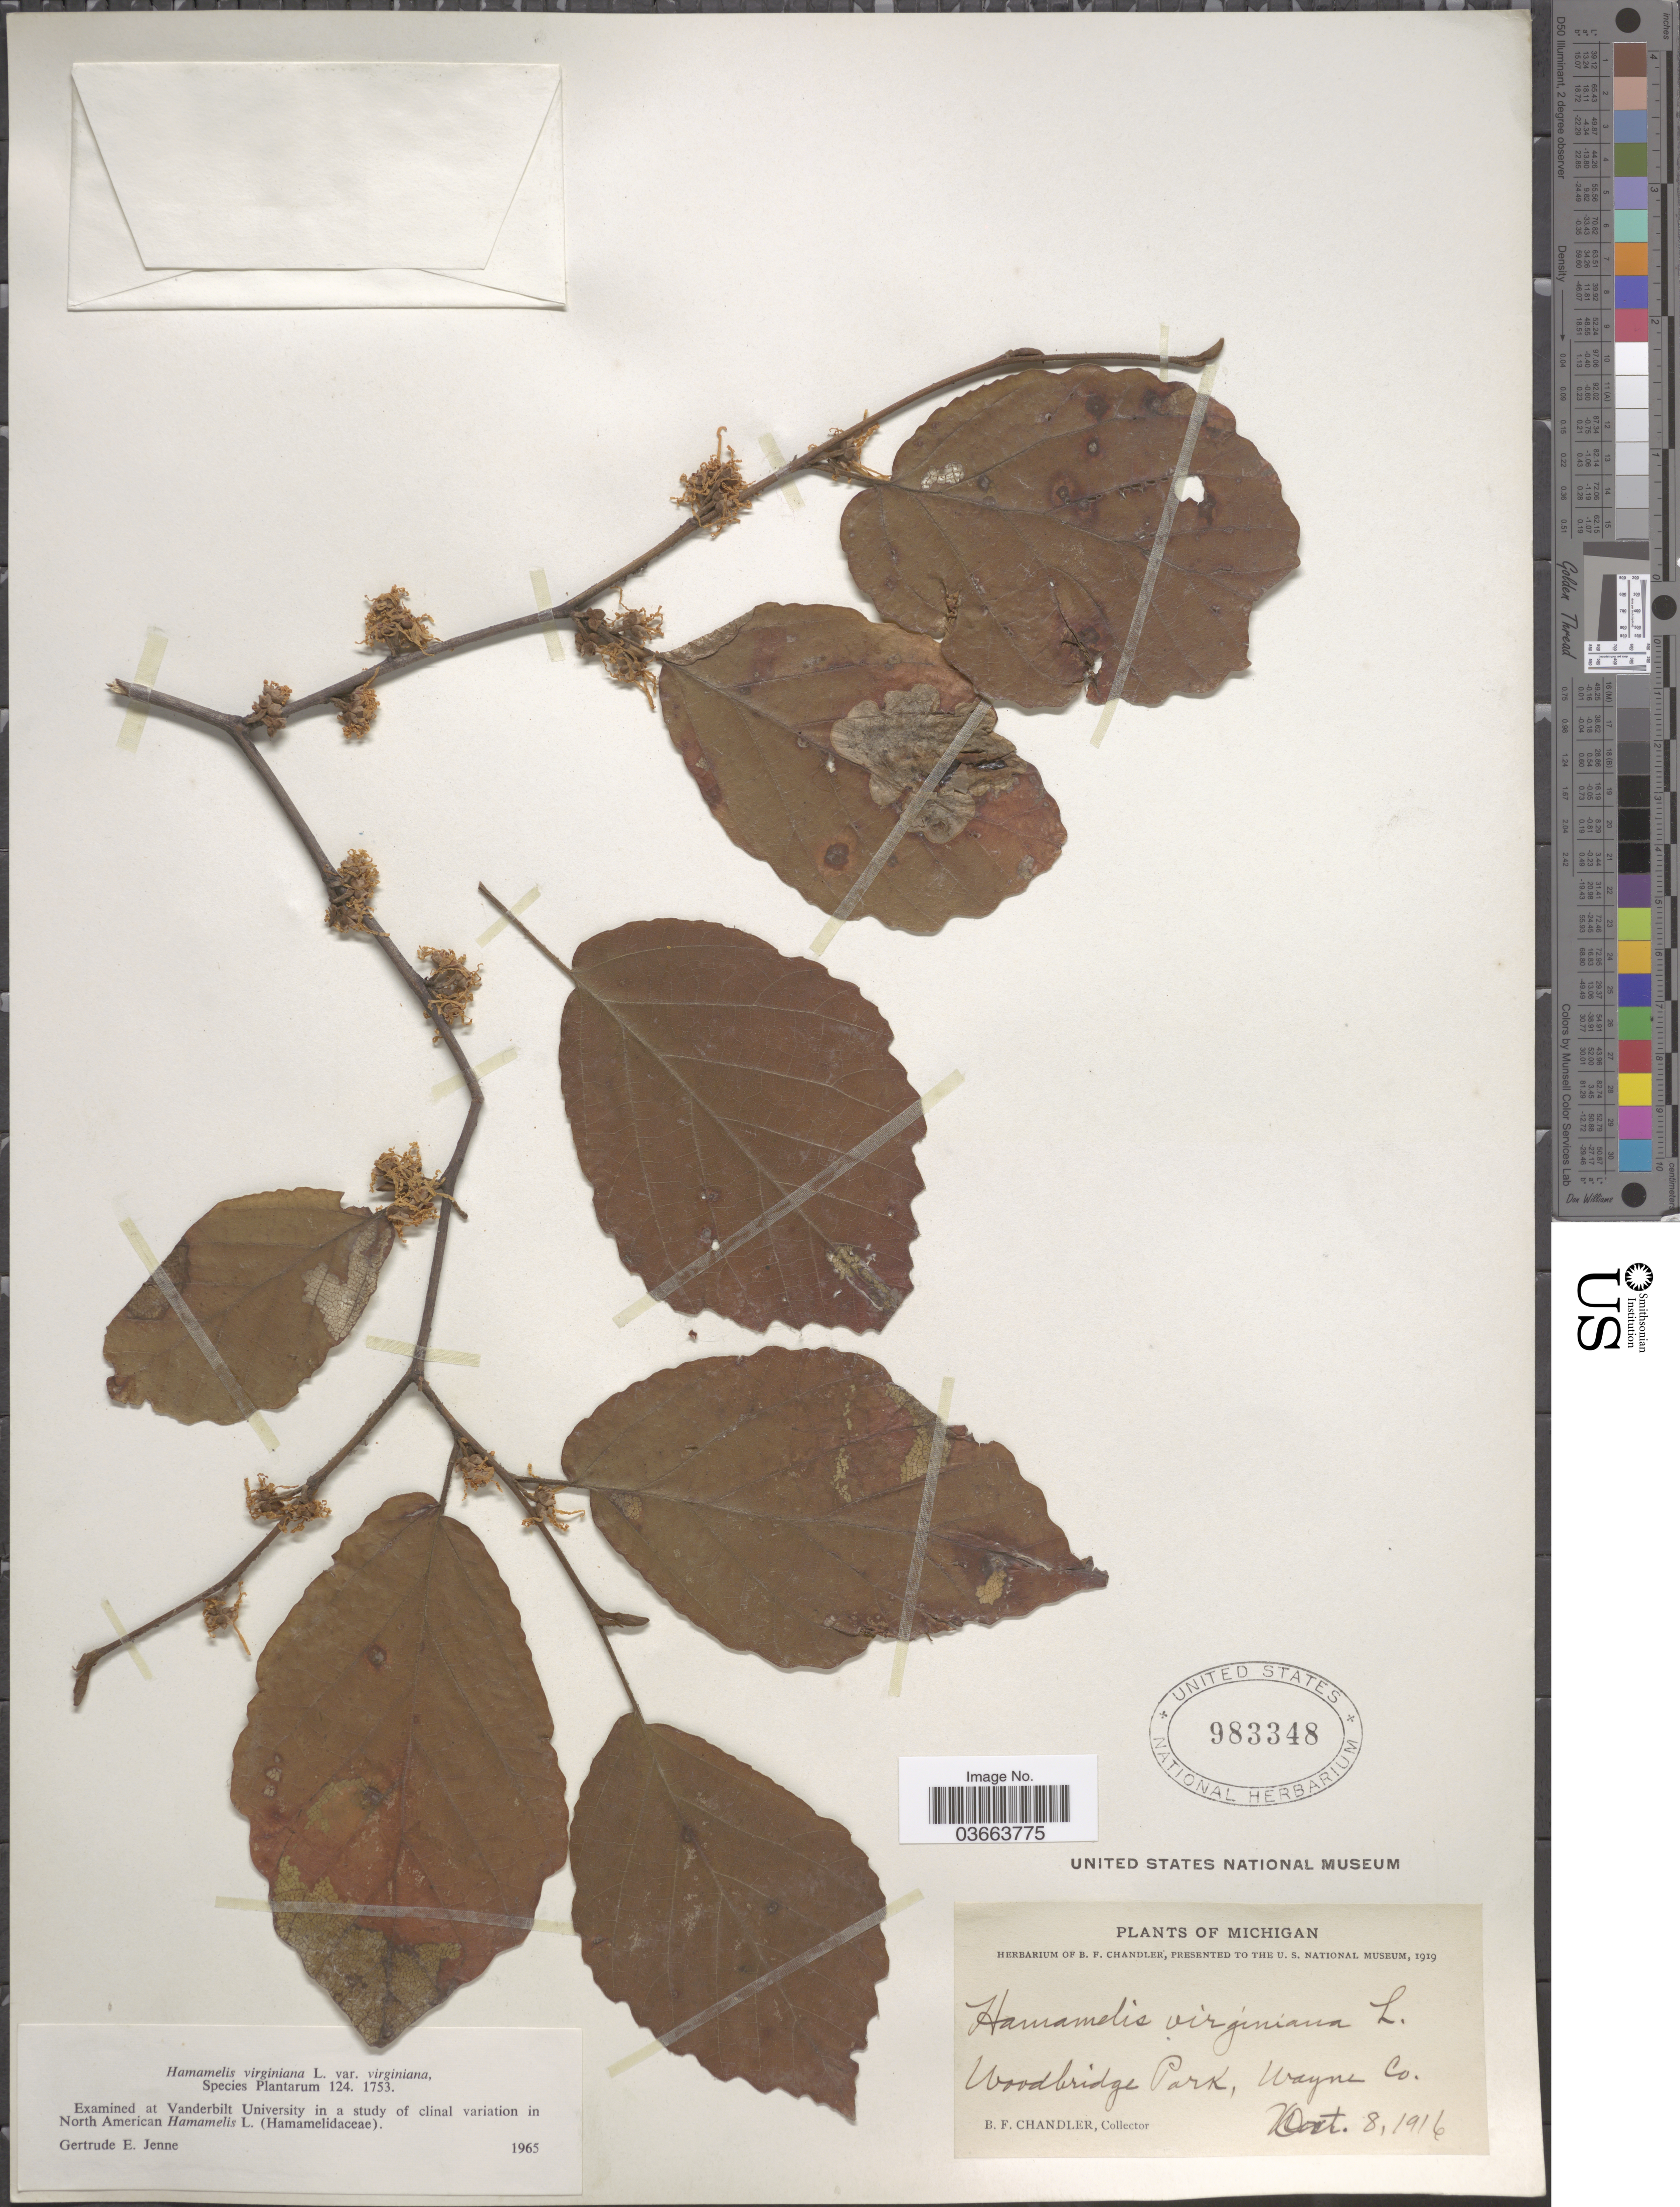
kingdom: Plantae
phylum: Tracheophyta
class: Magnoliopsida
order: Saxifragales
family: Hamamelidaceae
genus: Hamamelis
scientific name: Hamamelis virginiana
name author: L.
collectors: B. F. Chandler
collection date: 1916-10-08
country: United States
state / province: Michigan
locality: Woodbridge Park, Wayne Co.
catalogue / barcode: US 983348